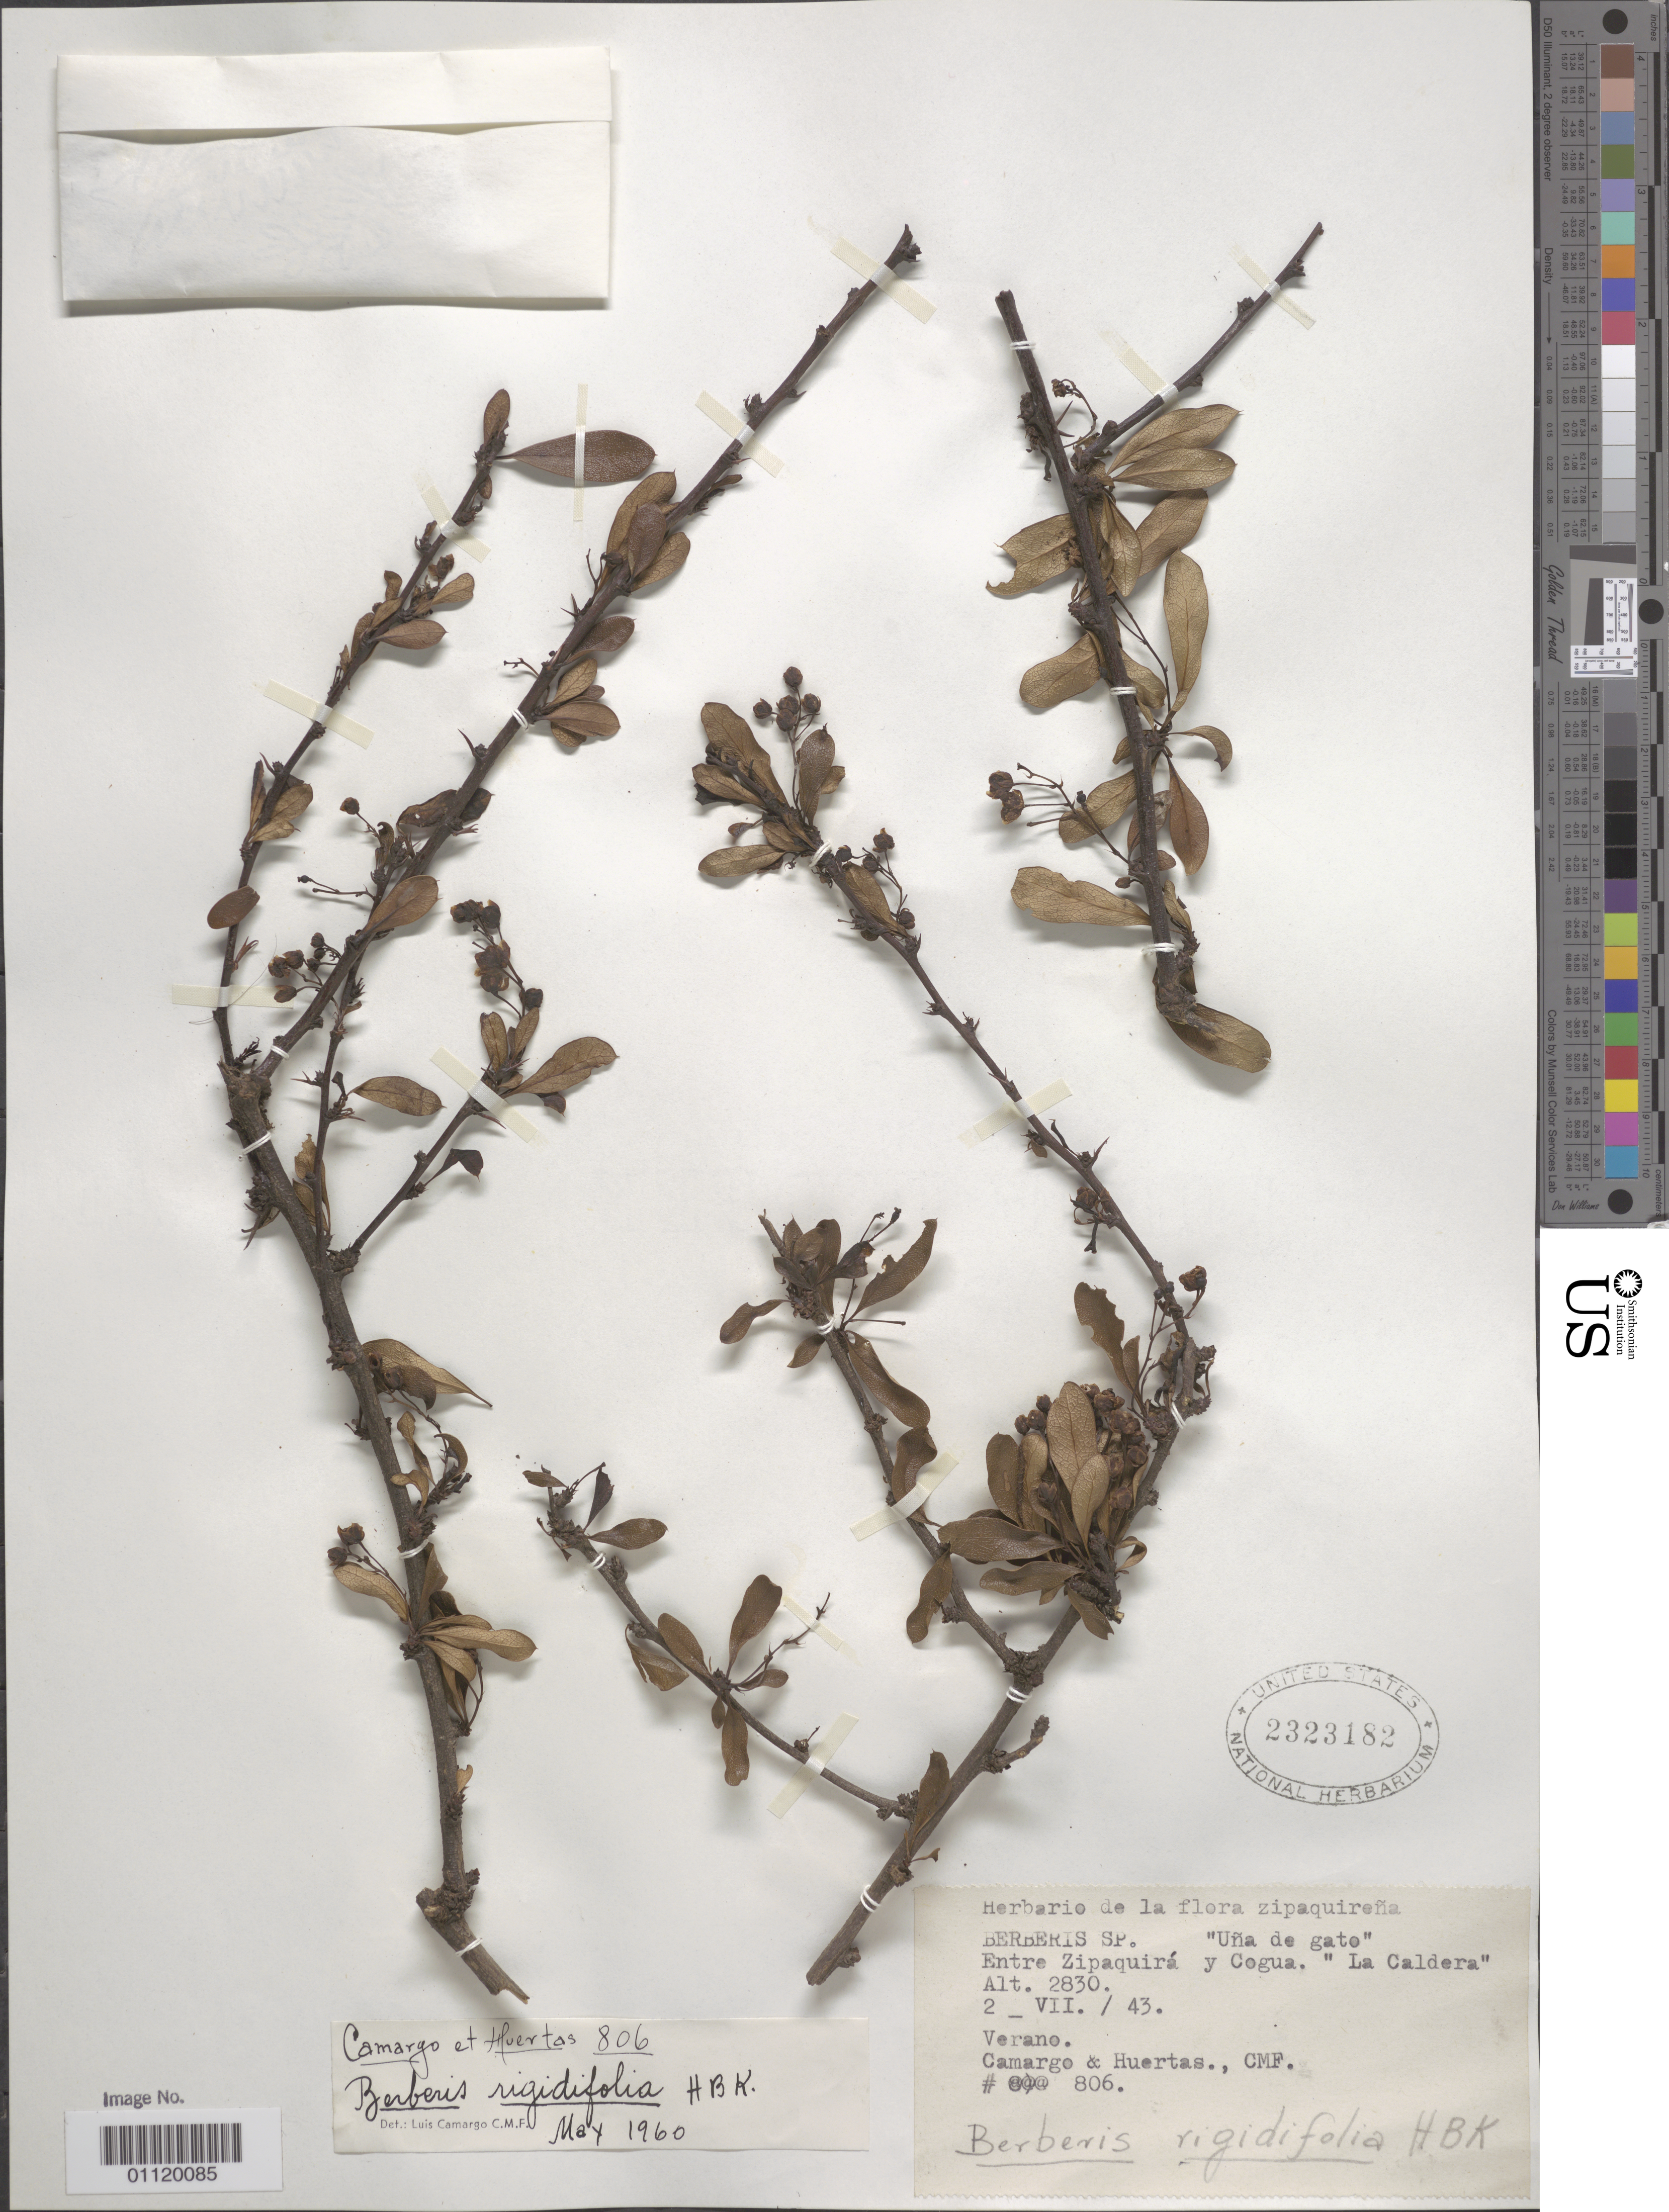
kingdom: Plantae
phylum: Tracheophyta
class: Magnoliopsida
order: Ranunculales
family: Berberidaceae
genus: Berberis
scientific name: Berberis rigidifolia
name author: Kunth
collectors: F. C. Camargo & G. Huertas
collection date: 1943-07-02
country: Colombia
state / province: Cundinamarca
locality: Between Zipaquirá and Cogua."La Caldera."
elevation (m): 2830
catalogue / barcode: US 2323182